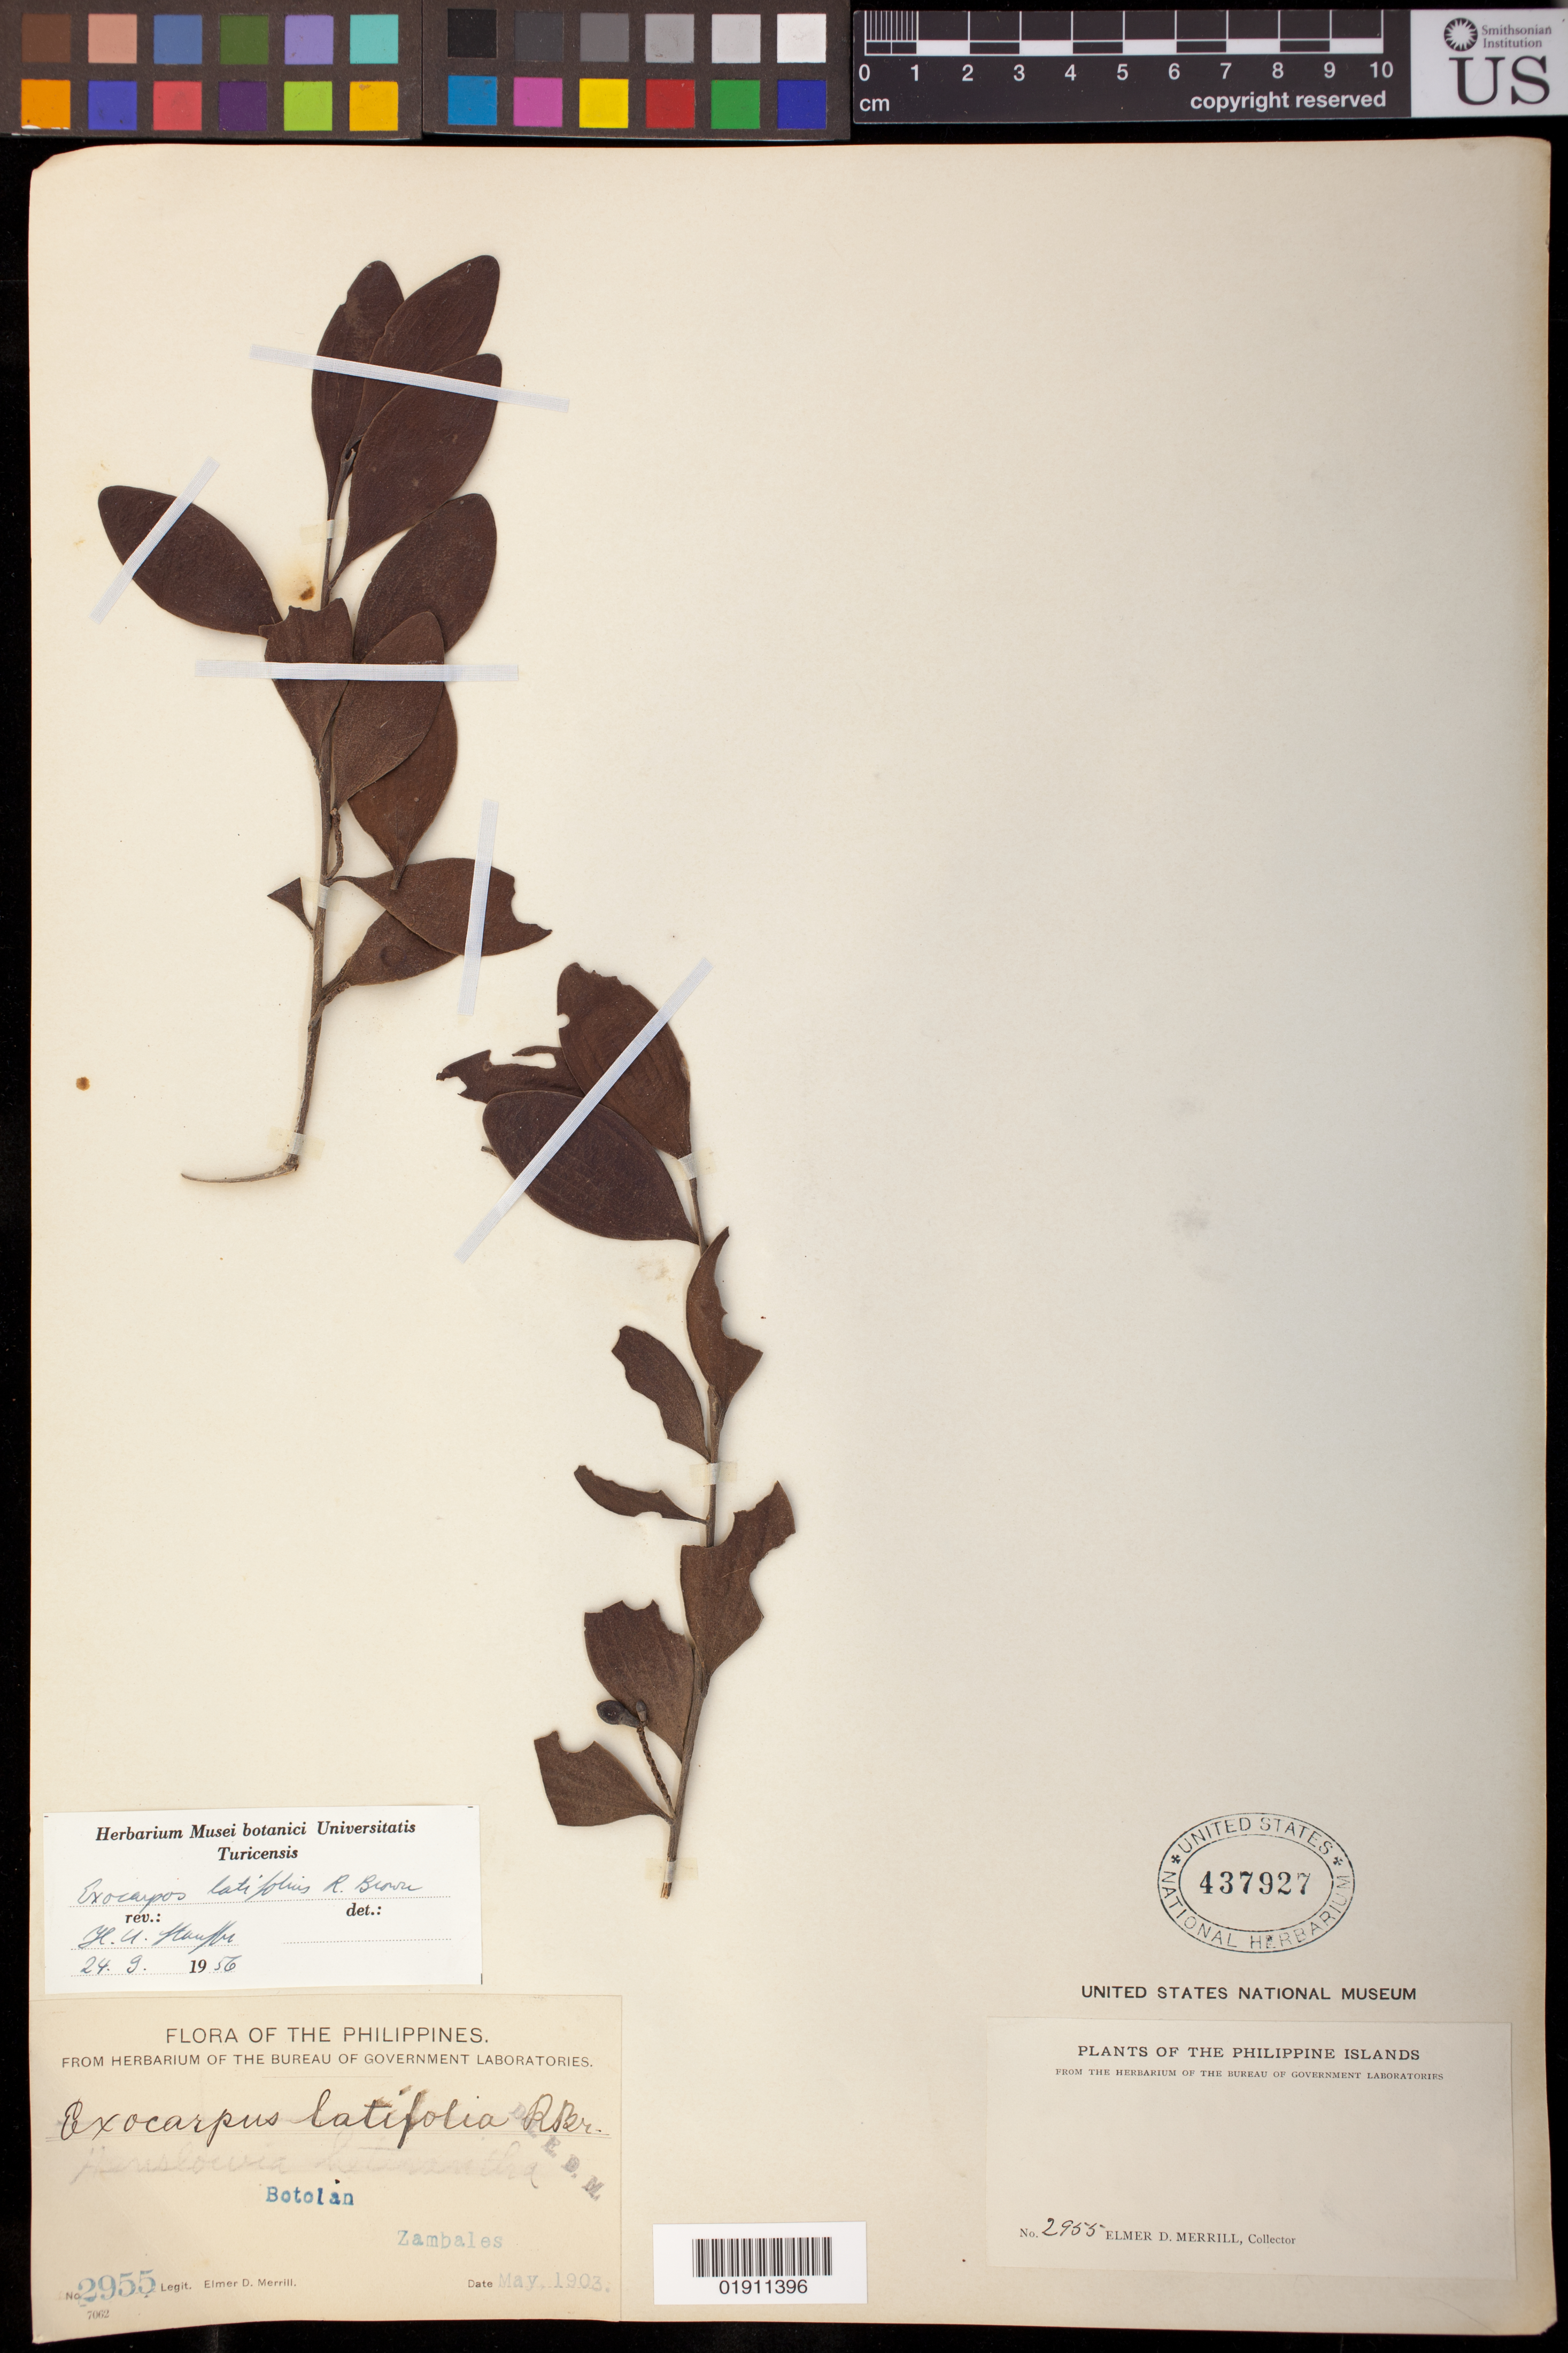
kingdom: Plantae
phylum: Tracheophyta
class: Magnoliopsida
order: Santalales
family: Santalaceae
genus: Exocarpos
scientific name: Exocarpos latifolius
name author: R. Br.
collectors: E. D. Merrill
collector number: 2955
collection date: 1903-05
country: Philippines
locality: Botolan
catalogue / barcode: US 437927